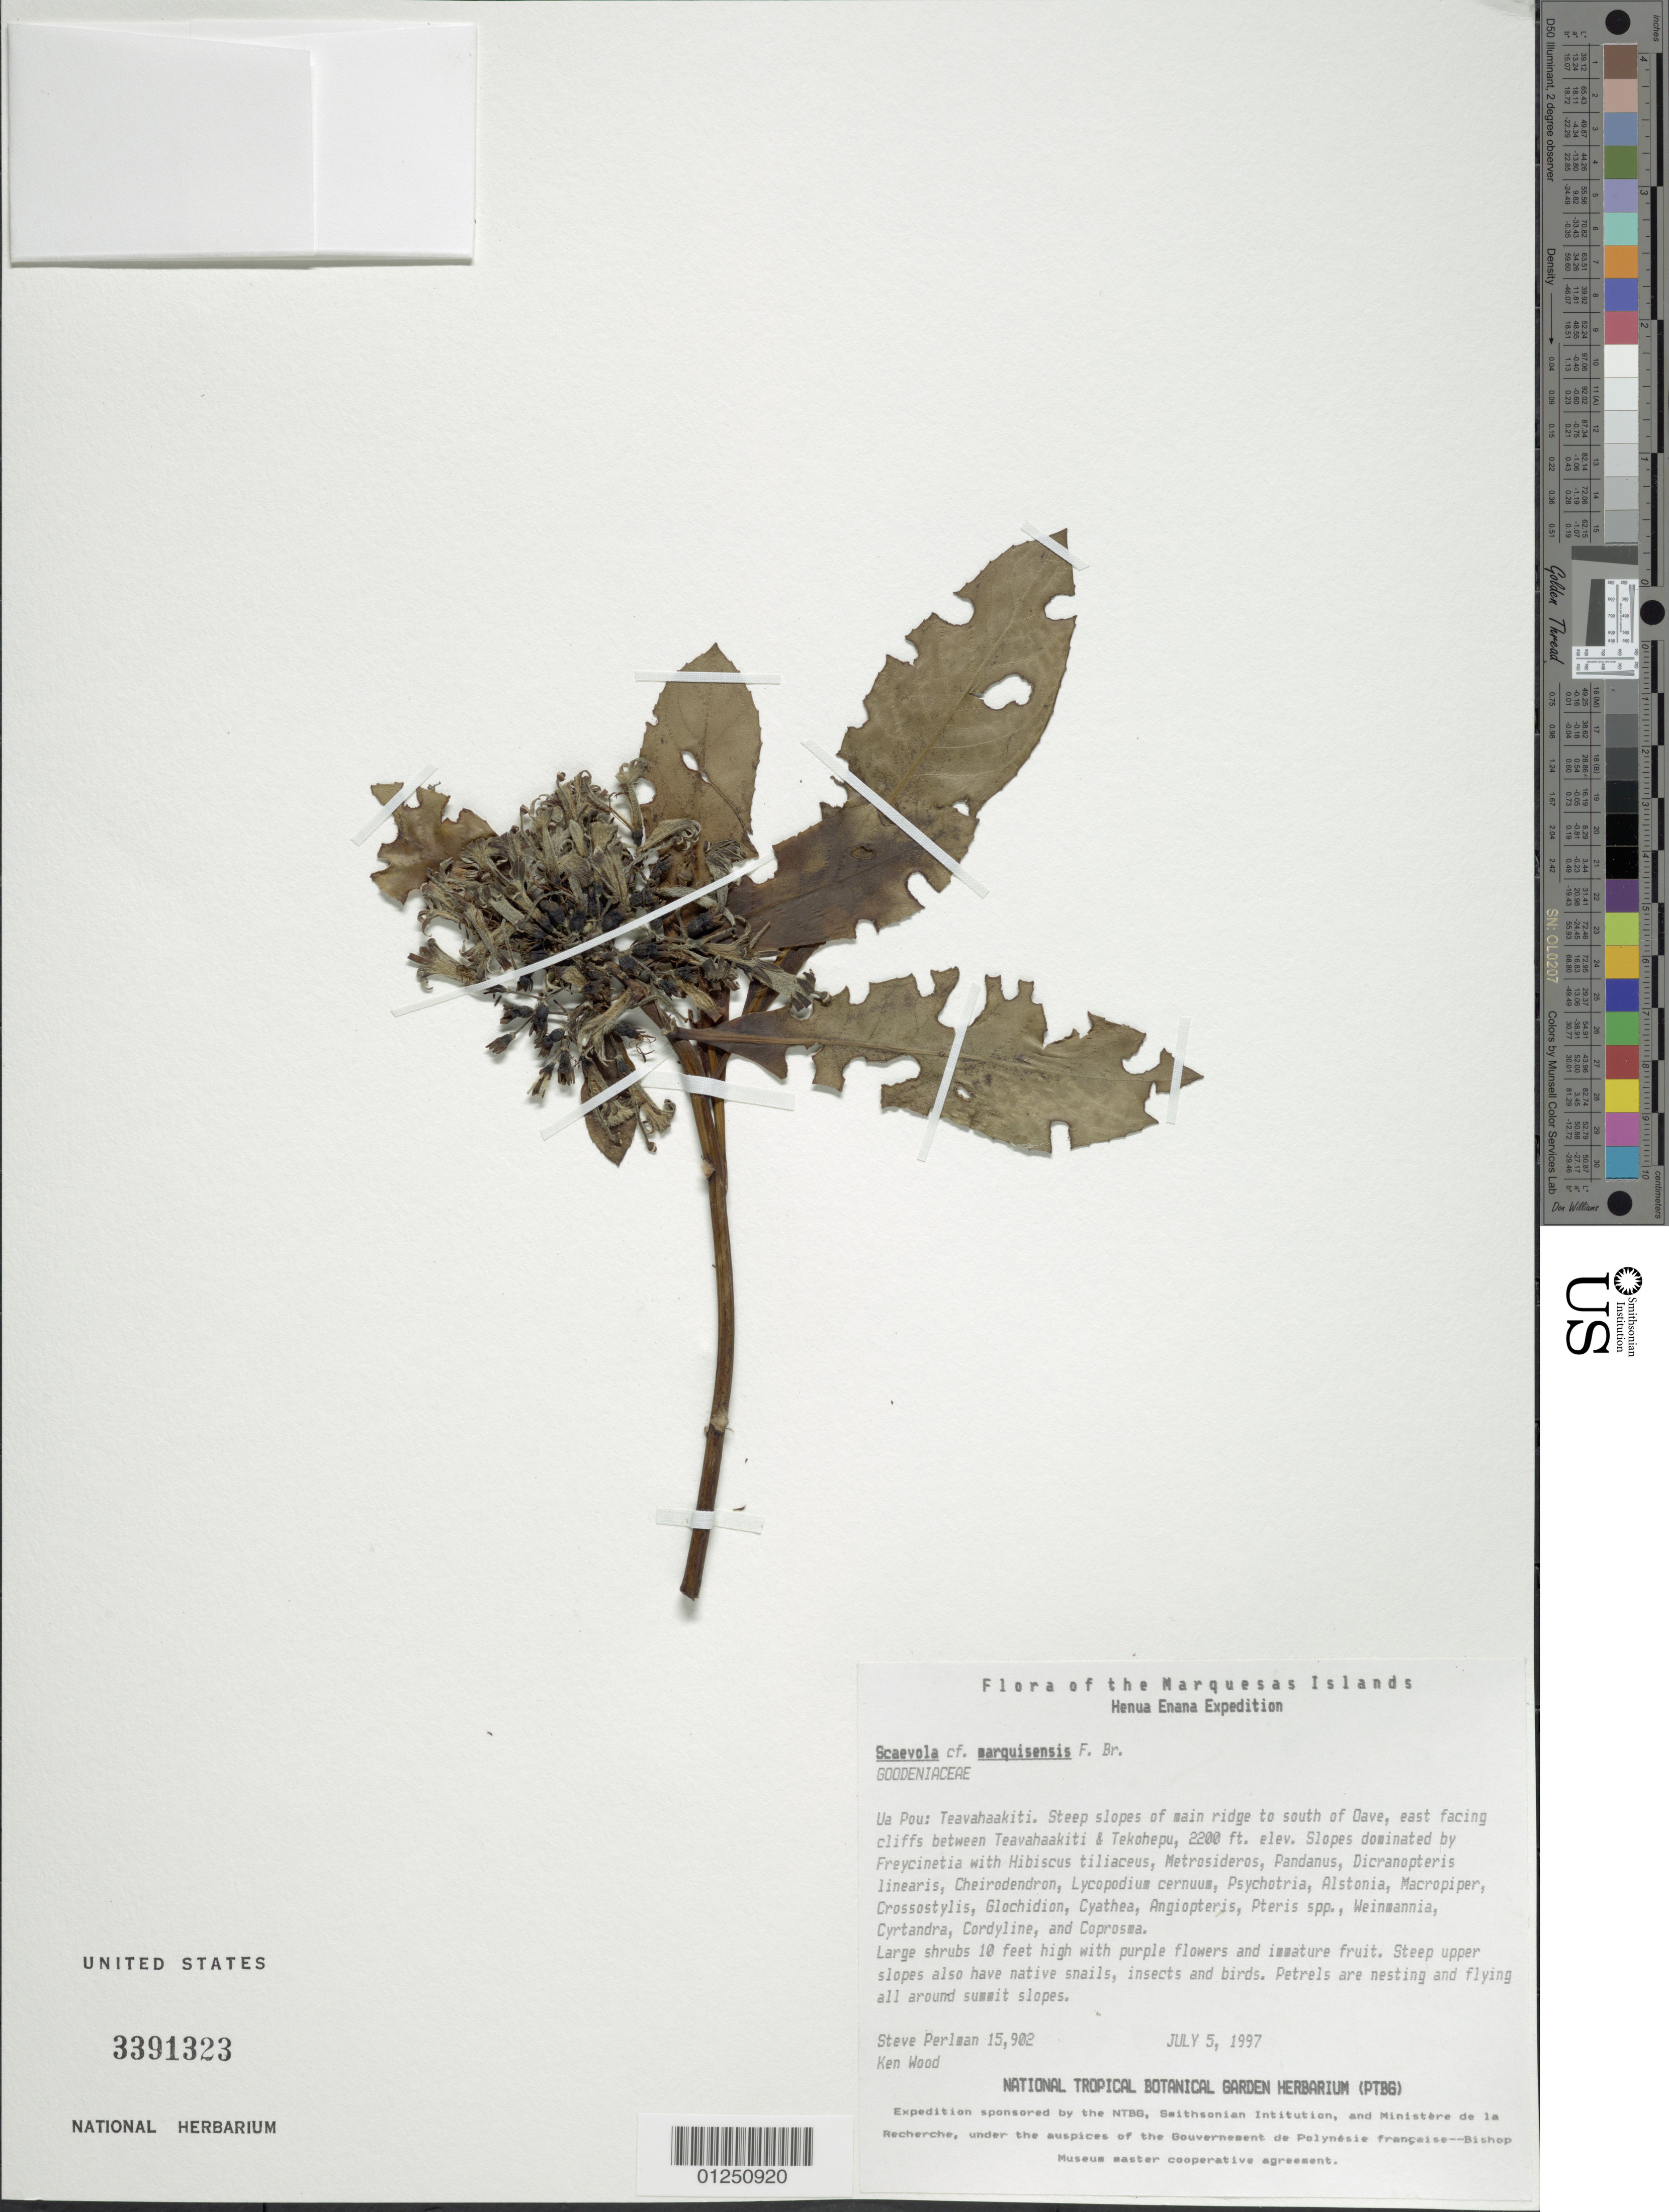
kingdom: Plantae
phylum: Tracheophyta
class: Magnoliopsida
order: Asterales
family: Goodeniaceae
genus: Scaevola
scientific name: Scaevola marquesensis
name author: F. Br.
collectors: S. P. Perlman & K. R. Wood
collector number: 15902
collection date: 1997-07-05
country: French Polynesia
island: Ua Pou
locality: Teavahaakiti, steep slopes of main ridge to S of Oave, E facing cliffs between Teavahaakiti & Tekohepu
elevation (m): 671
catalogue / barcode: US 3391323